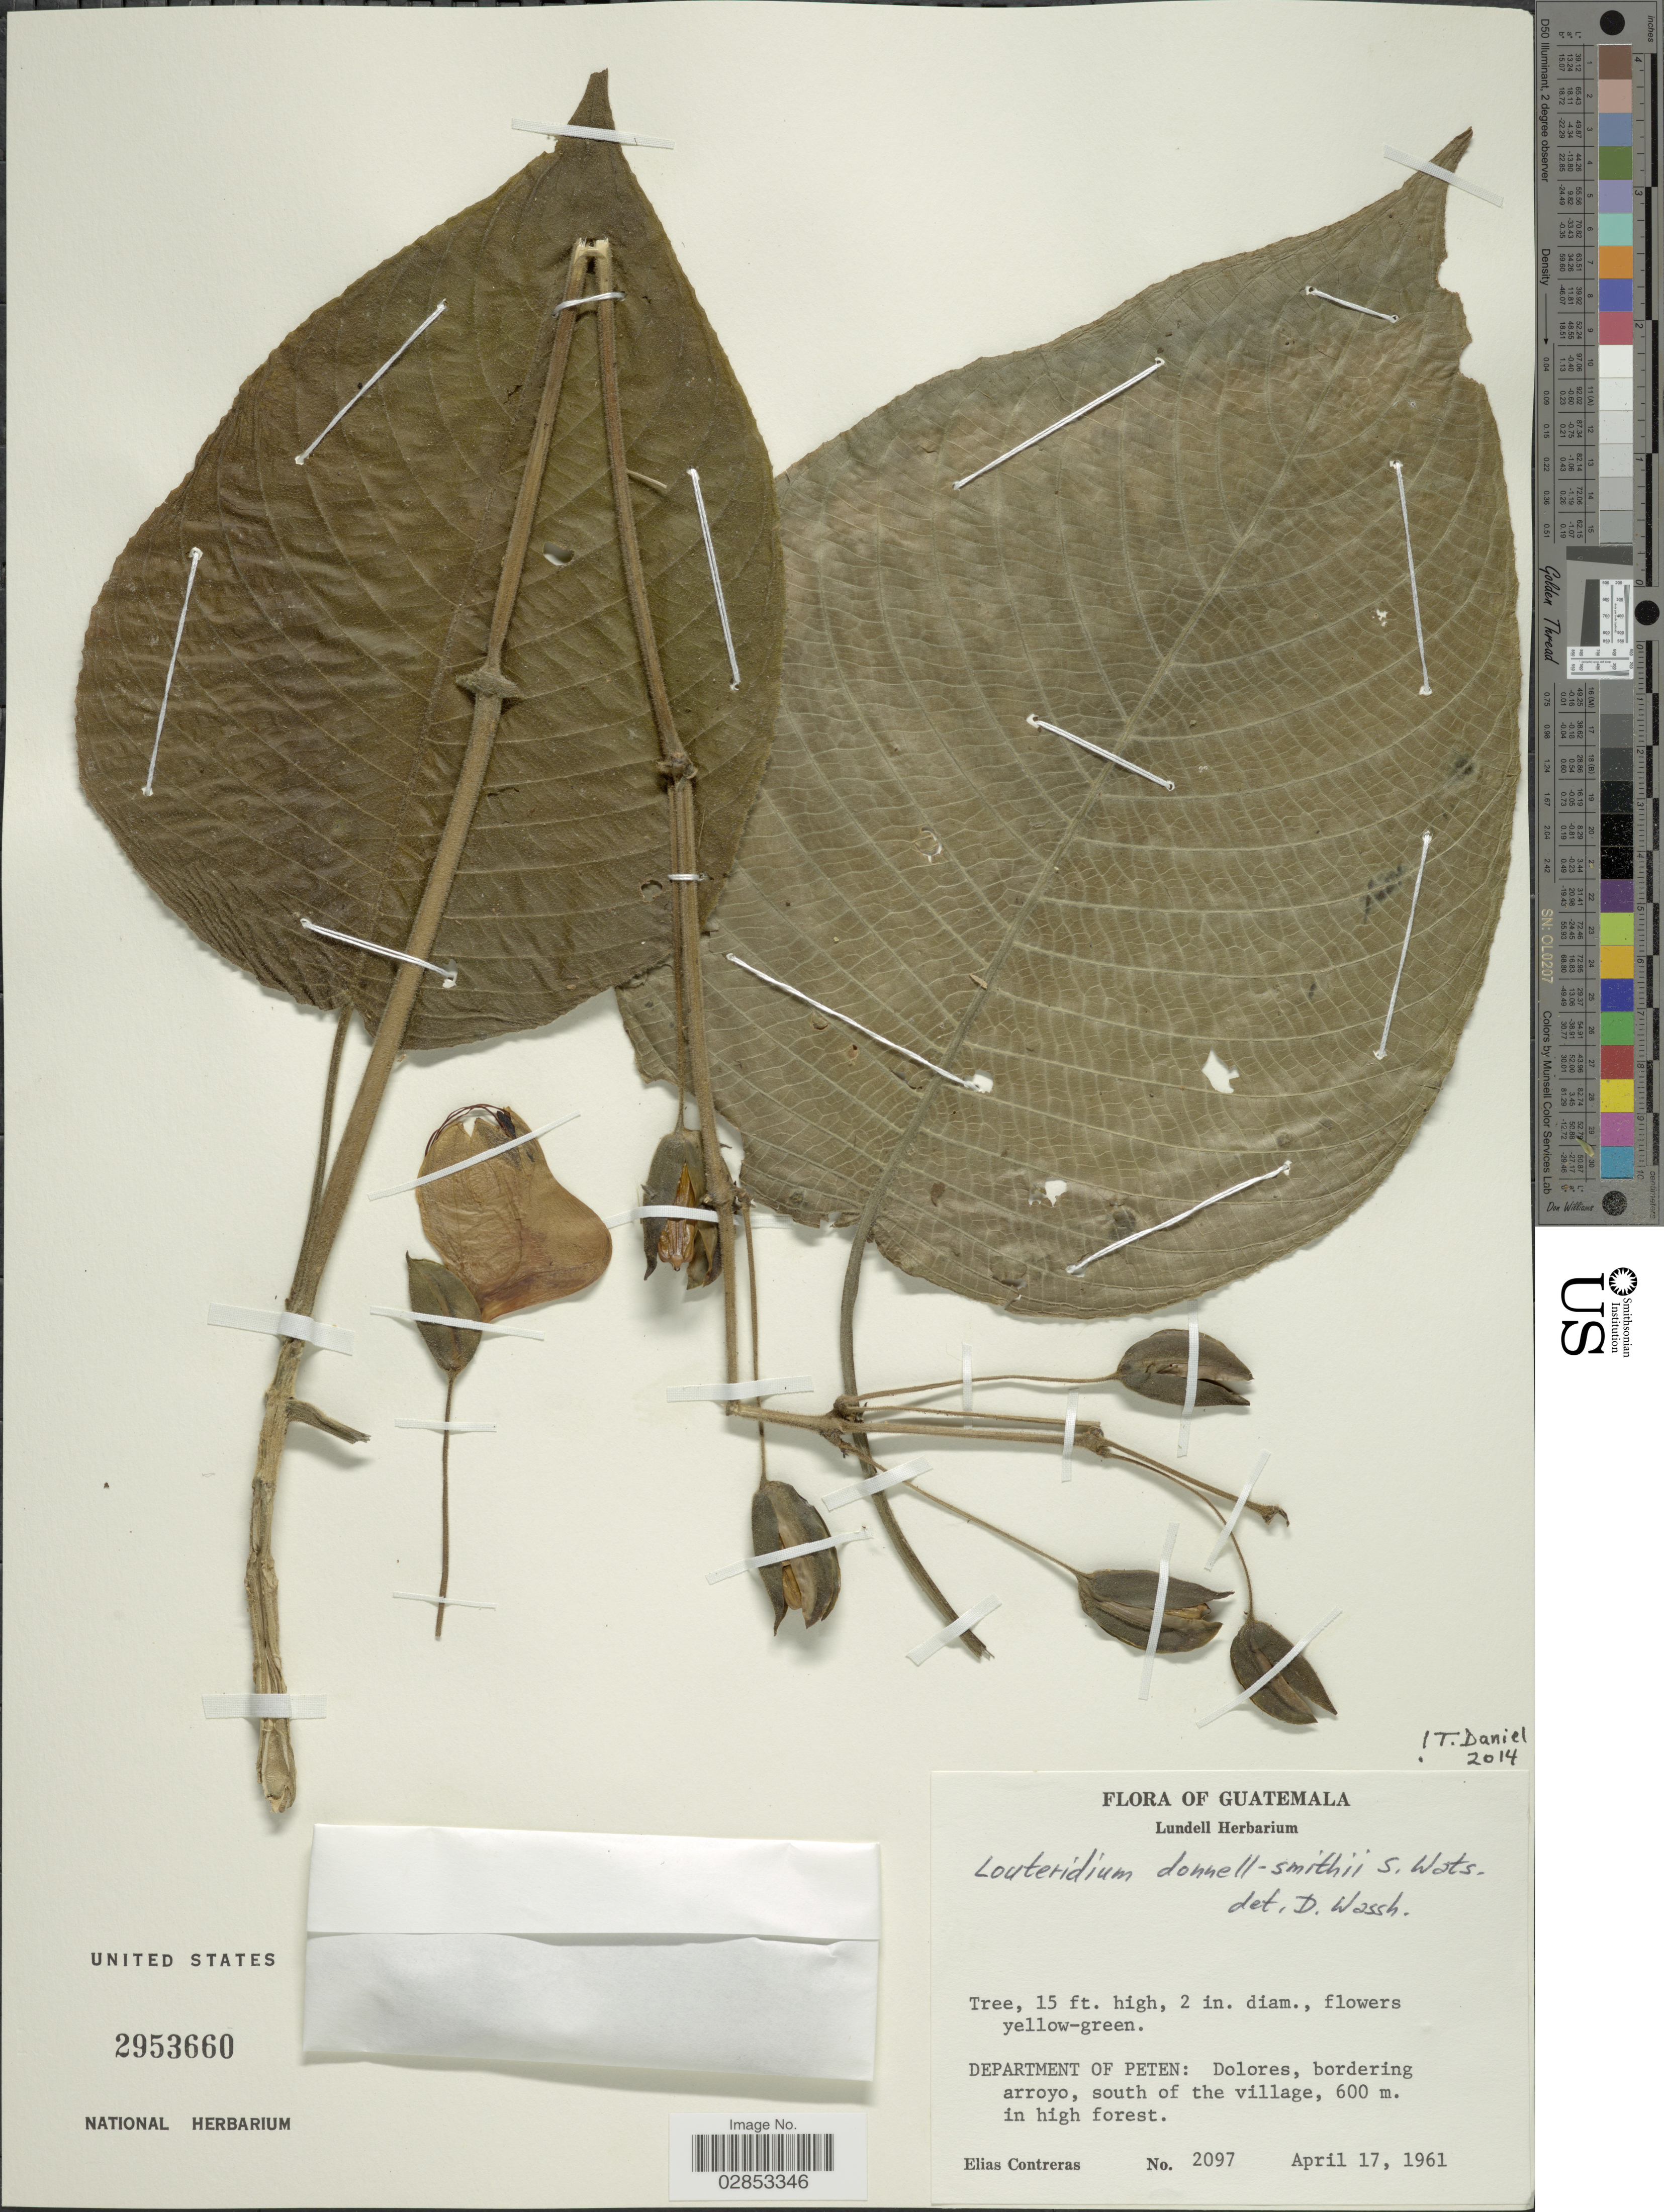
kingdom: Plantae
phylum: Tracheophyta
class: Magnoliopsida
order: Lamiales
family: Acanthaceae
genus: Louteridium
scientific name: Louteridium donnell-smithii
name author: S. Watson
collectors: E. Contreras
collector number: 2097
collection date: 1961-04-17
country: Guatemala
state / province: El Petén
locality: Department of Peten: Dolores, bordering arroyo, south of the village.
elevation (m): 600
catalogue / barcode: US 2953660